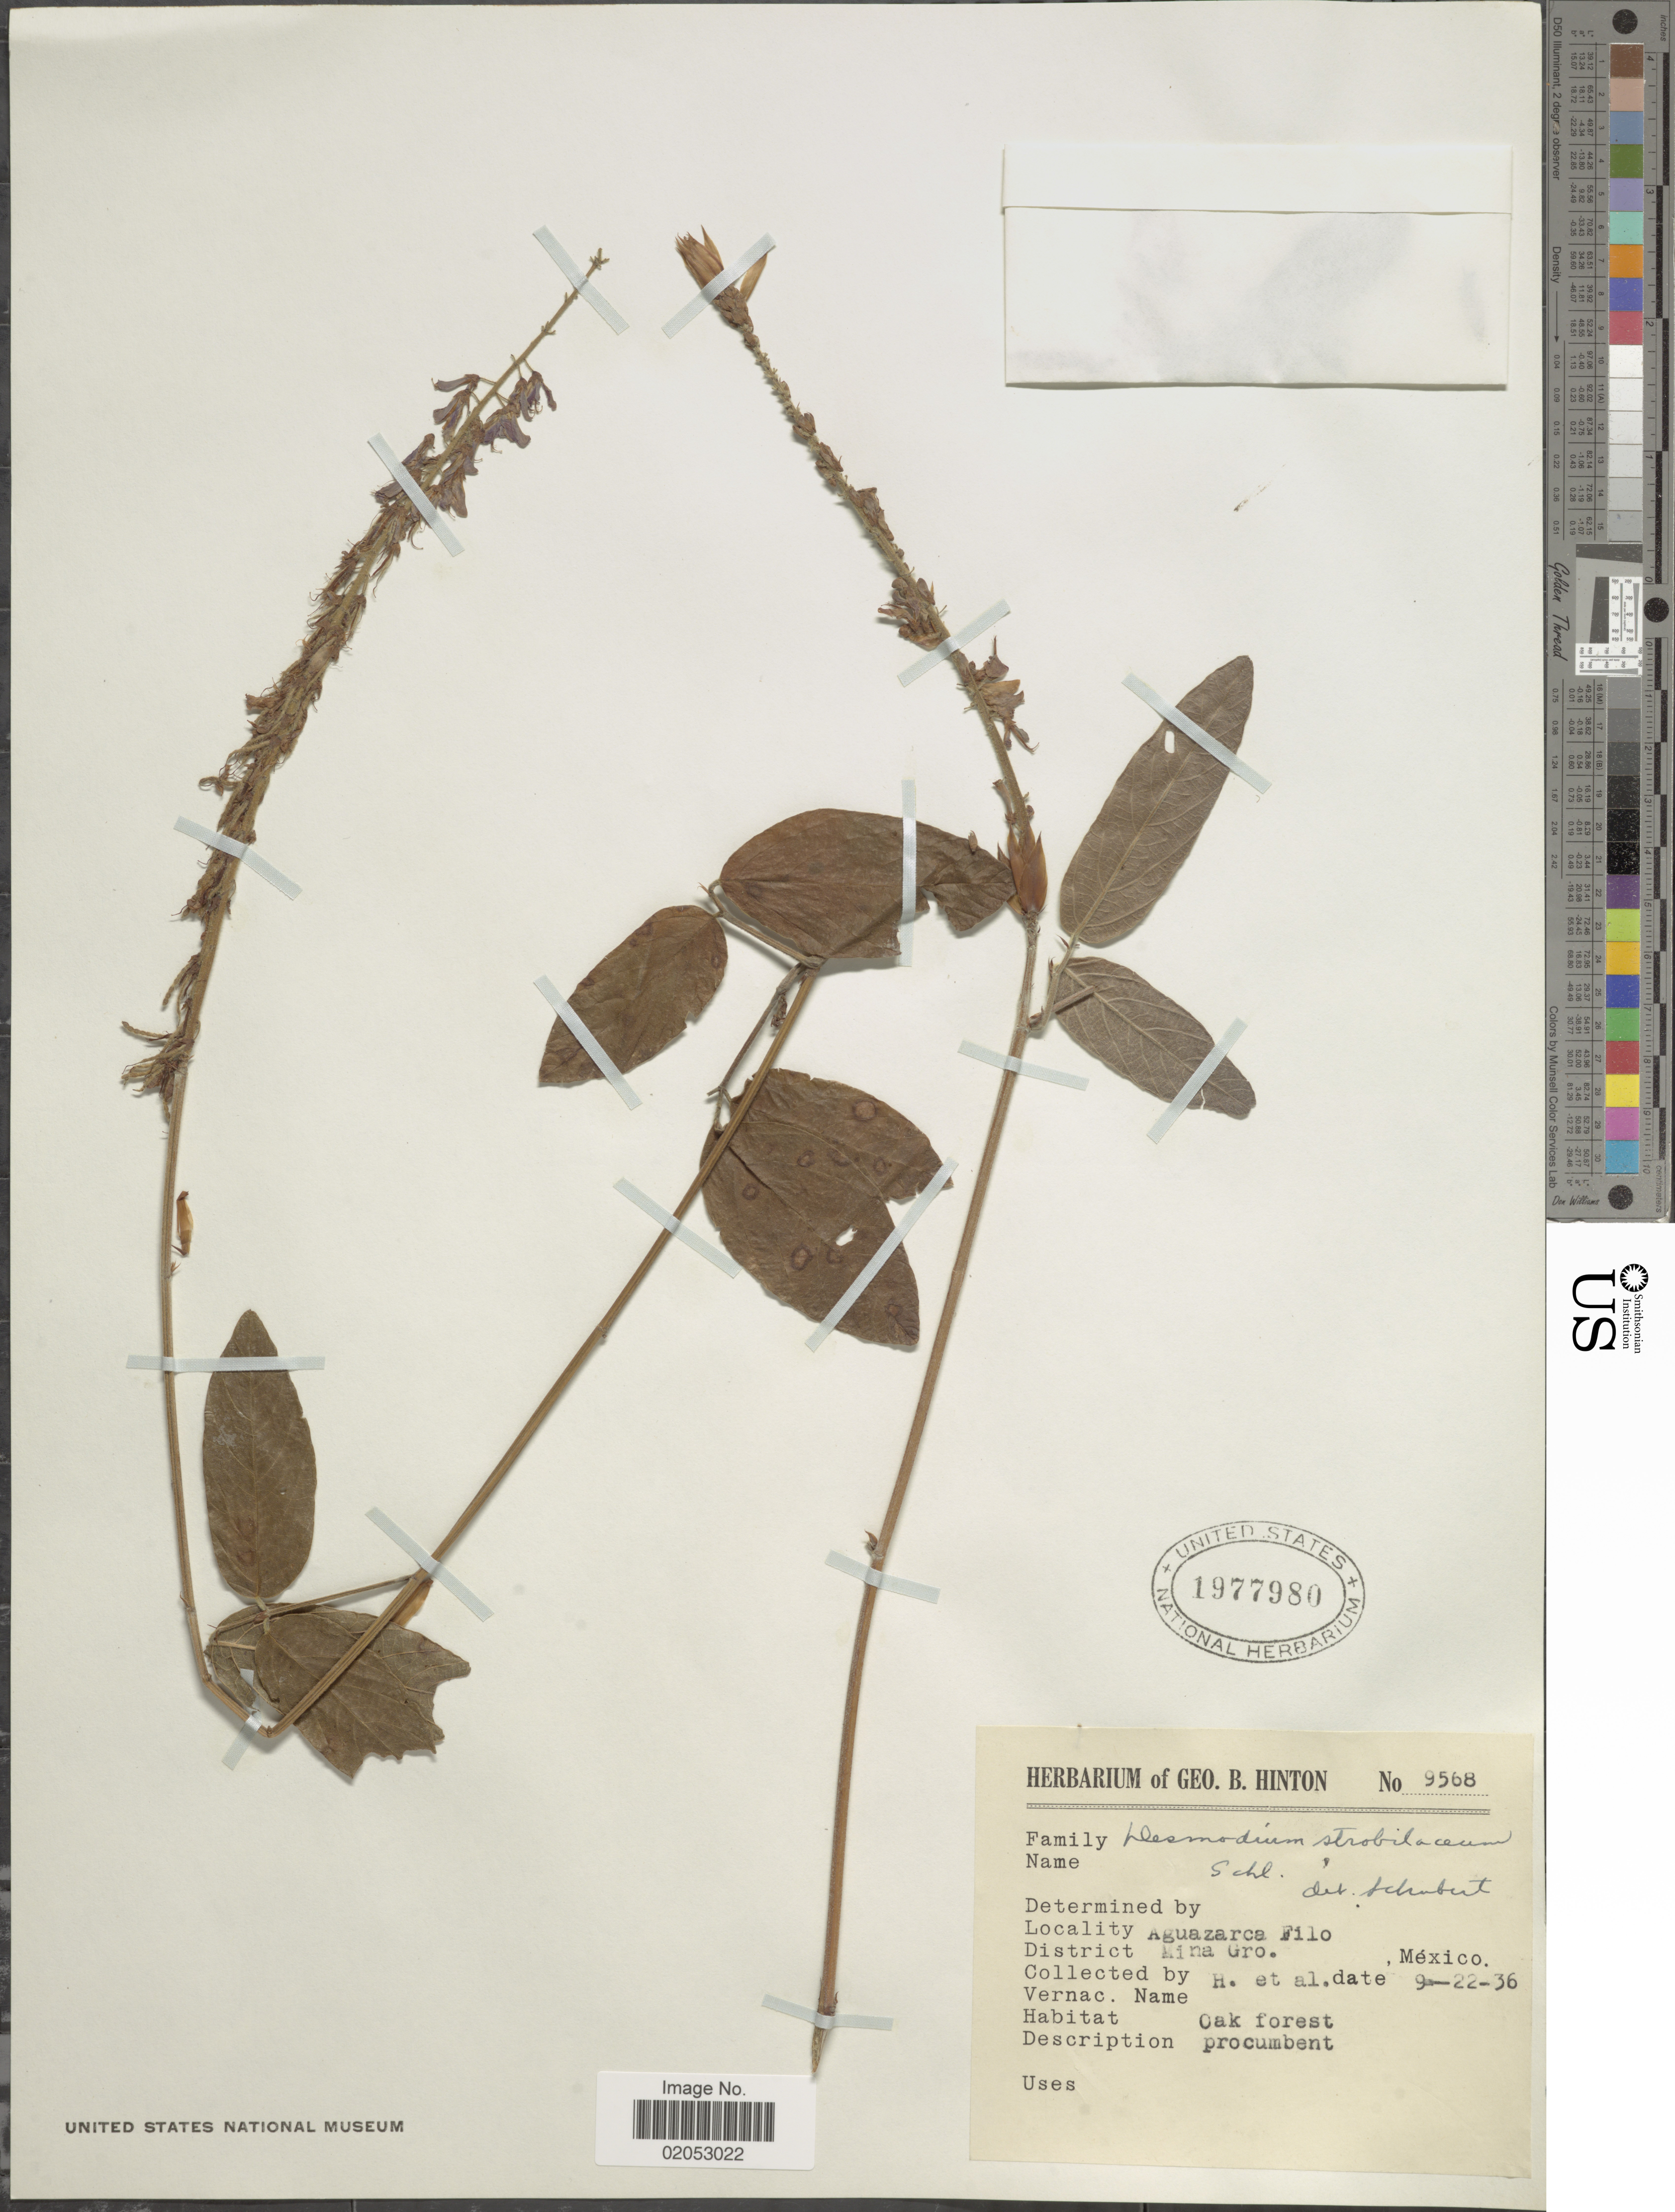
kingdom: Plantae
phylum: Tracheophyta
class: Magnoliopsida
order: Fabales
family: Fabaceae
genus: Desmodium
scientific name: Desmodium strobilaceum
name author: Schltdl.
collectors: G. B. Hinton & et al.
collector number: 9568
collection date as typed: Transcribed d/m/y: 22/9/36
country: Mexico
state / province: Guerrero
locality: Aguazarca Filo. District Mina Gro., México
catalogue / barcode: US 1977980